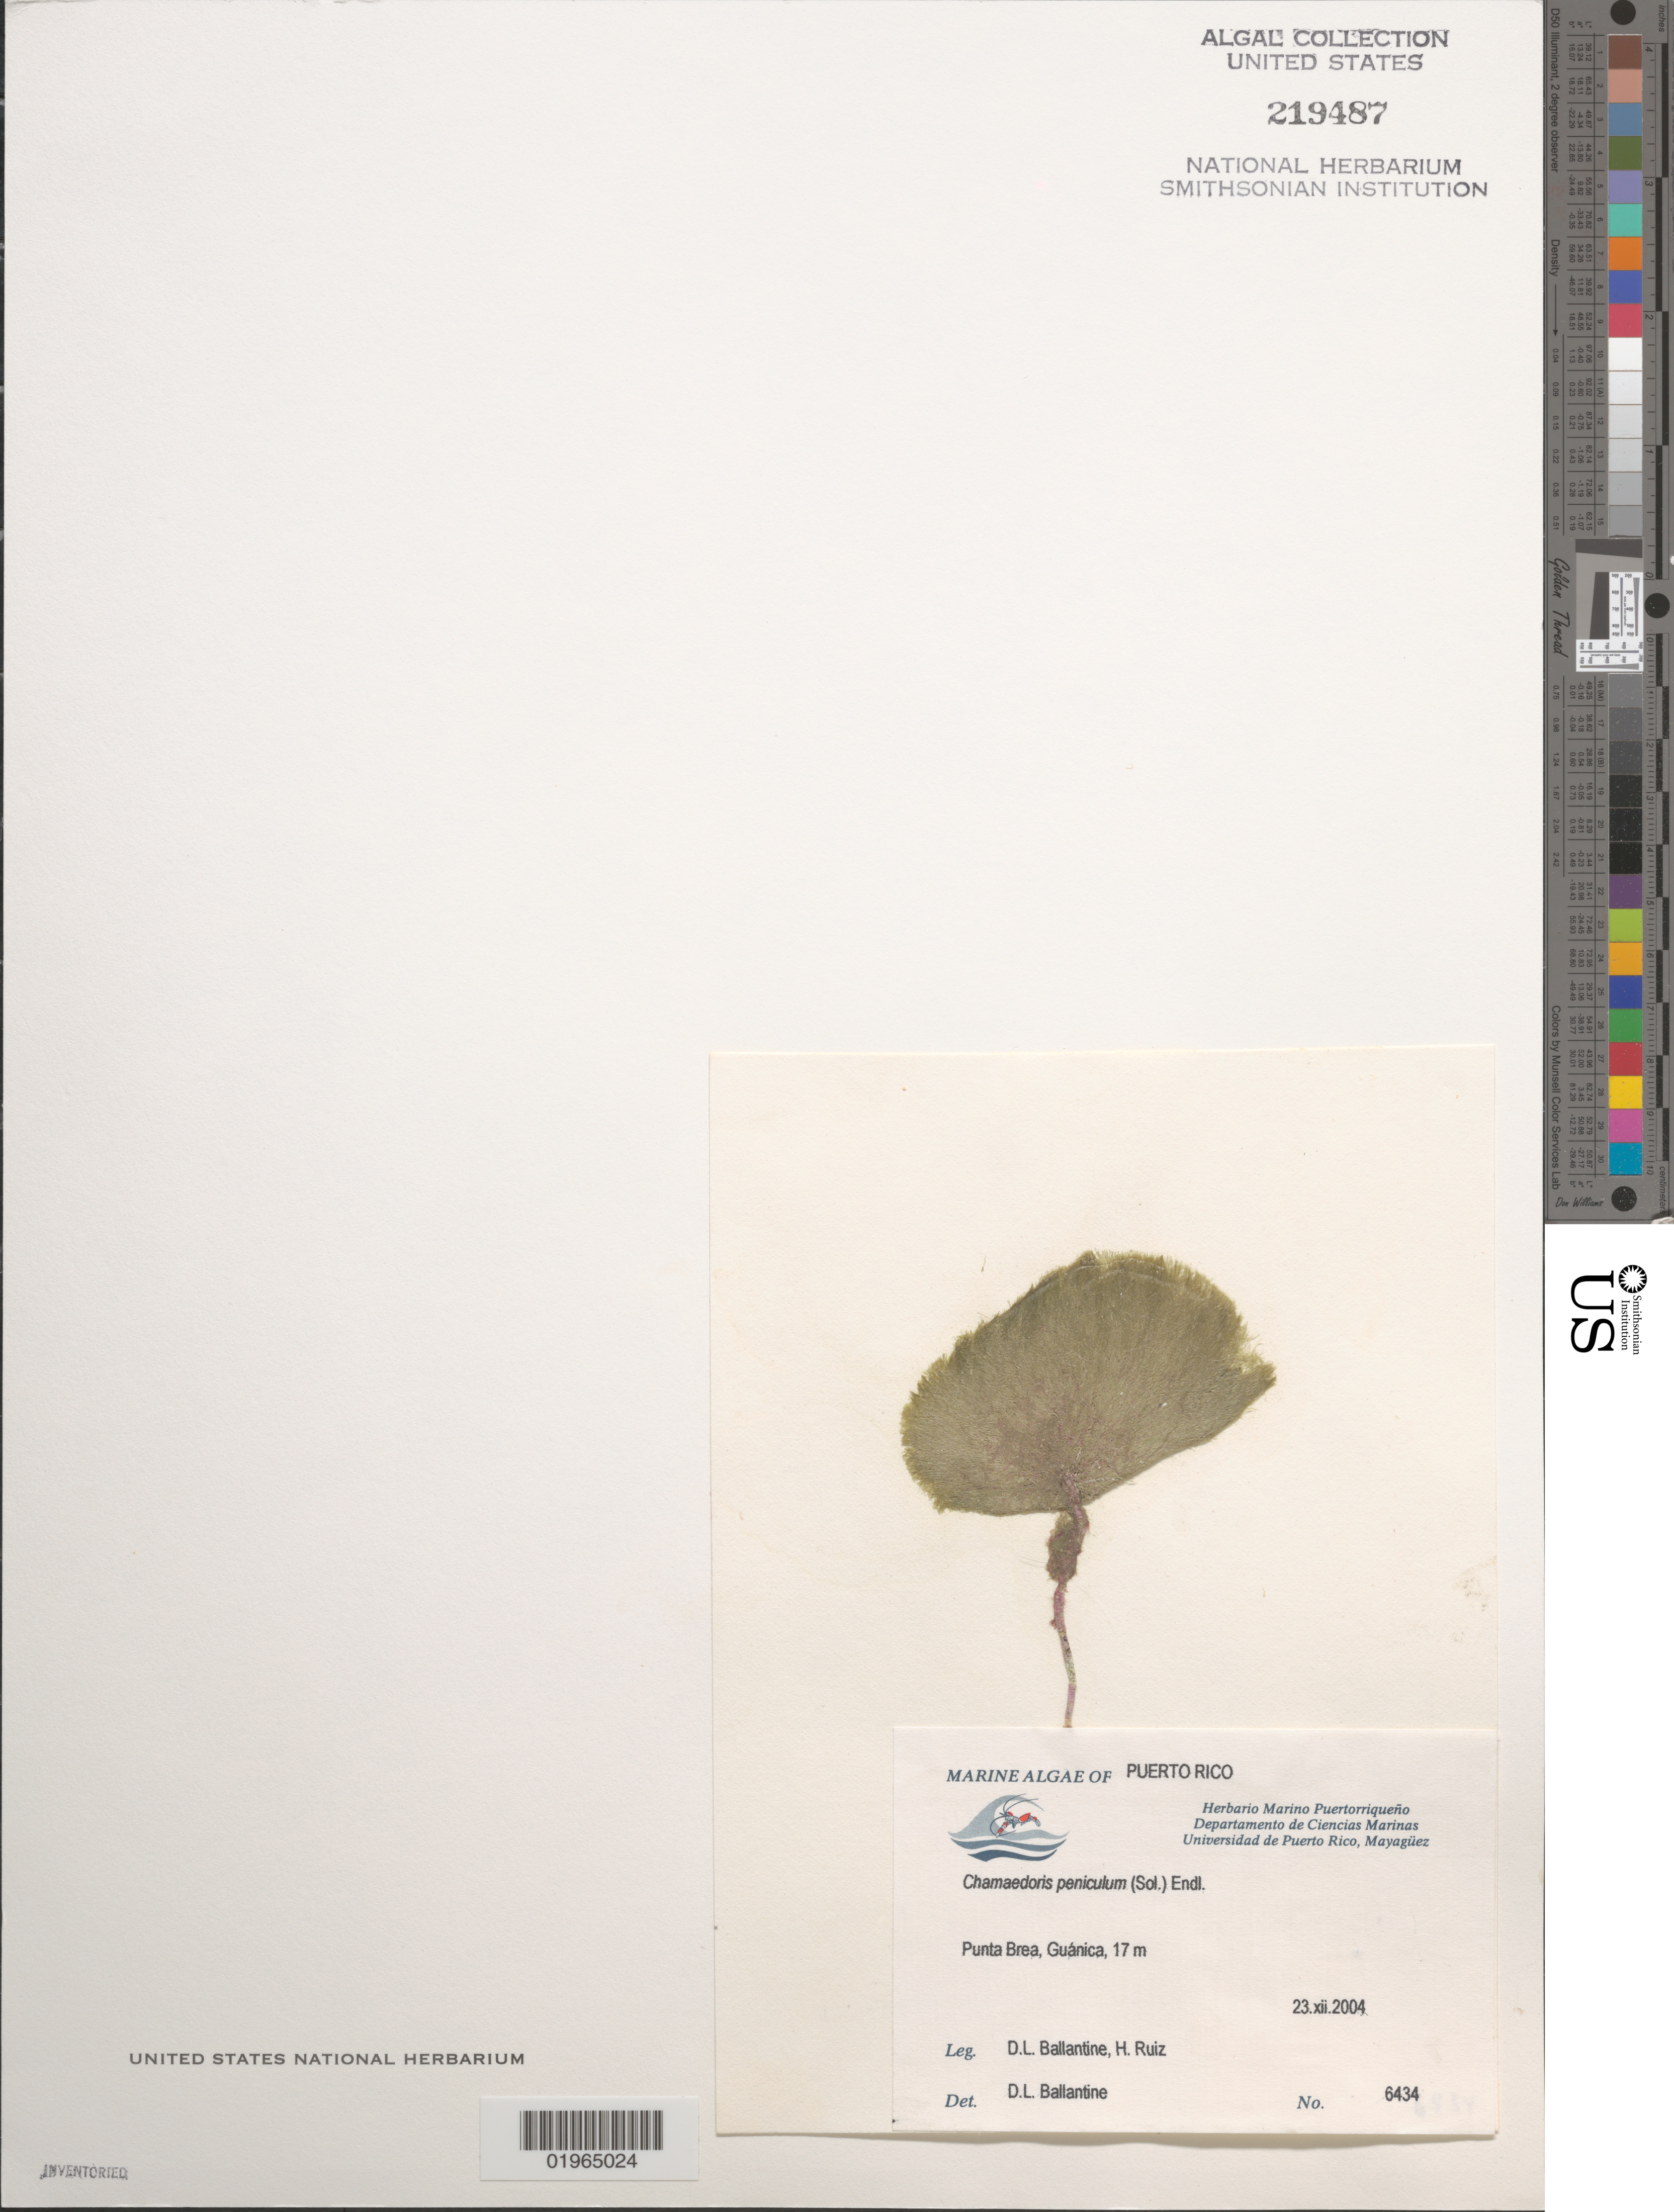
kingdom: Plantae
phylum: Chlorophyta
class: Ulvophyceae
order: Siphonocladales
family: Siphonocladaceae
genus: Chamaedoris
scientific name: Chamaedoris peniculum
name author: (J. Ellis & Sol.) Kuntze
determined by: Ballantine, D. L.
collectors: D.L. Ballantine & H. Ruiz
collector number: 6434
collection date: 2004-12-23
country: Puerto Rico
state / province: Guanica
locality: Punta Brea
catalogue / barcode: US 219487